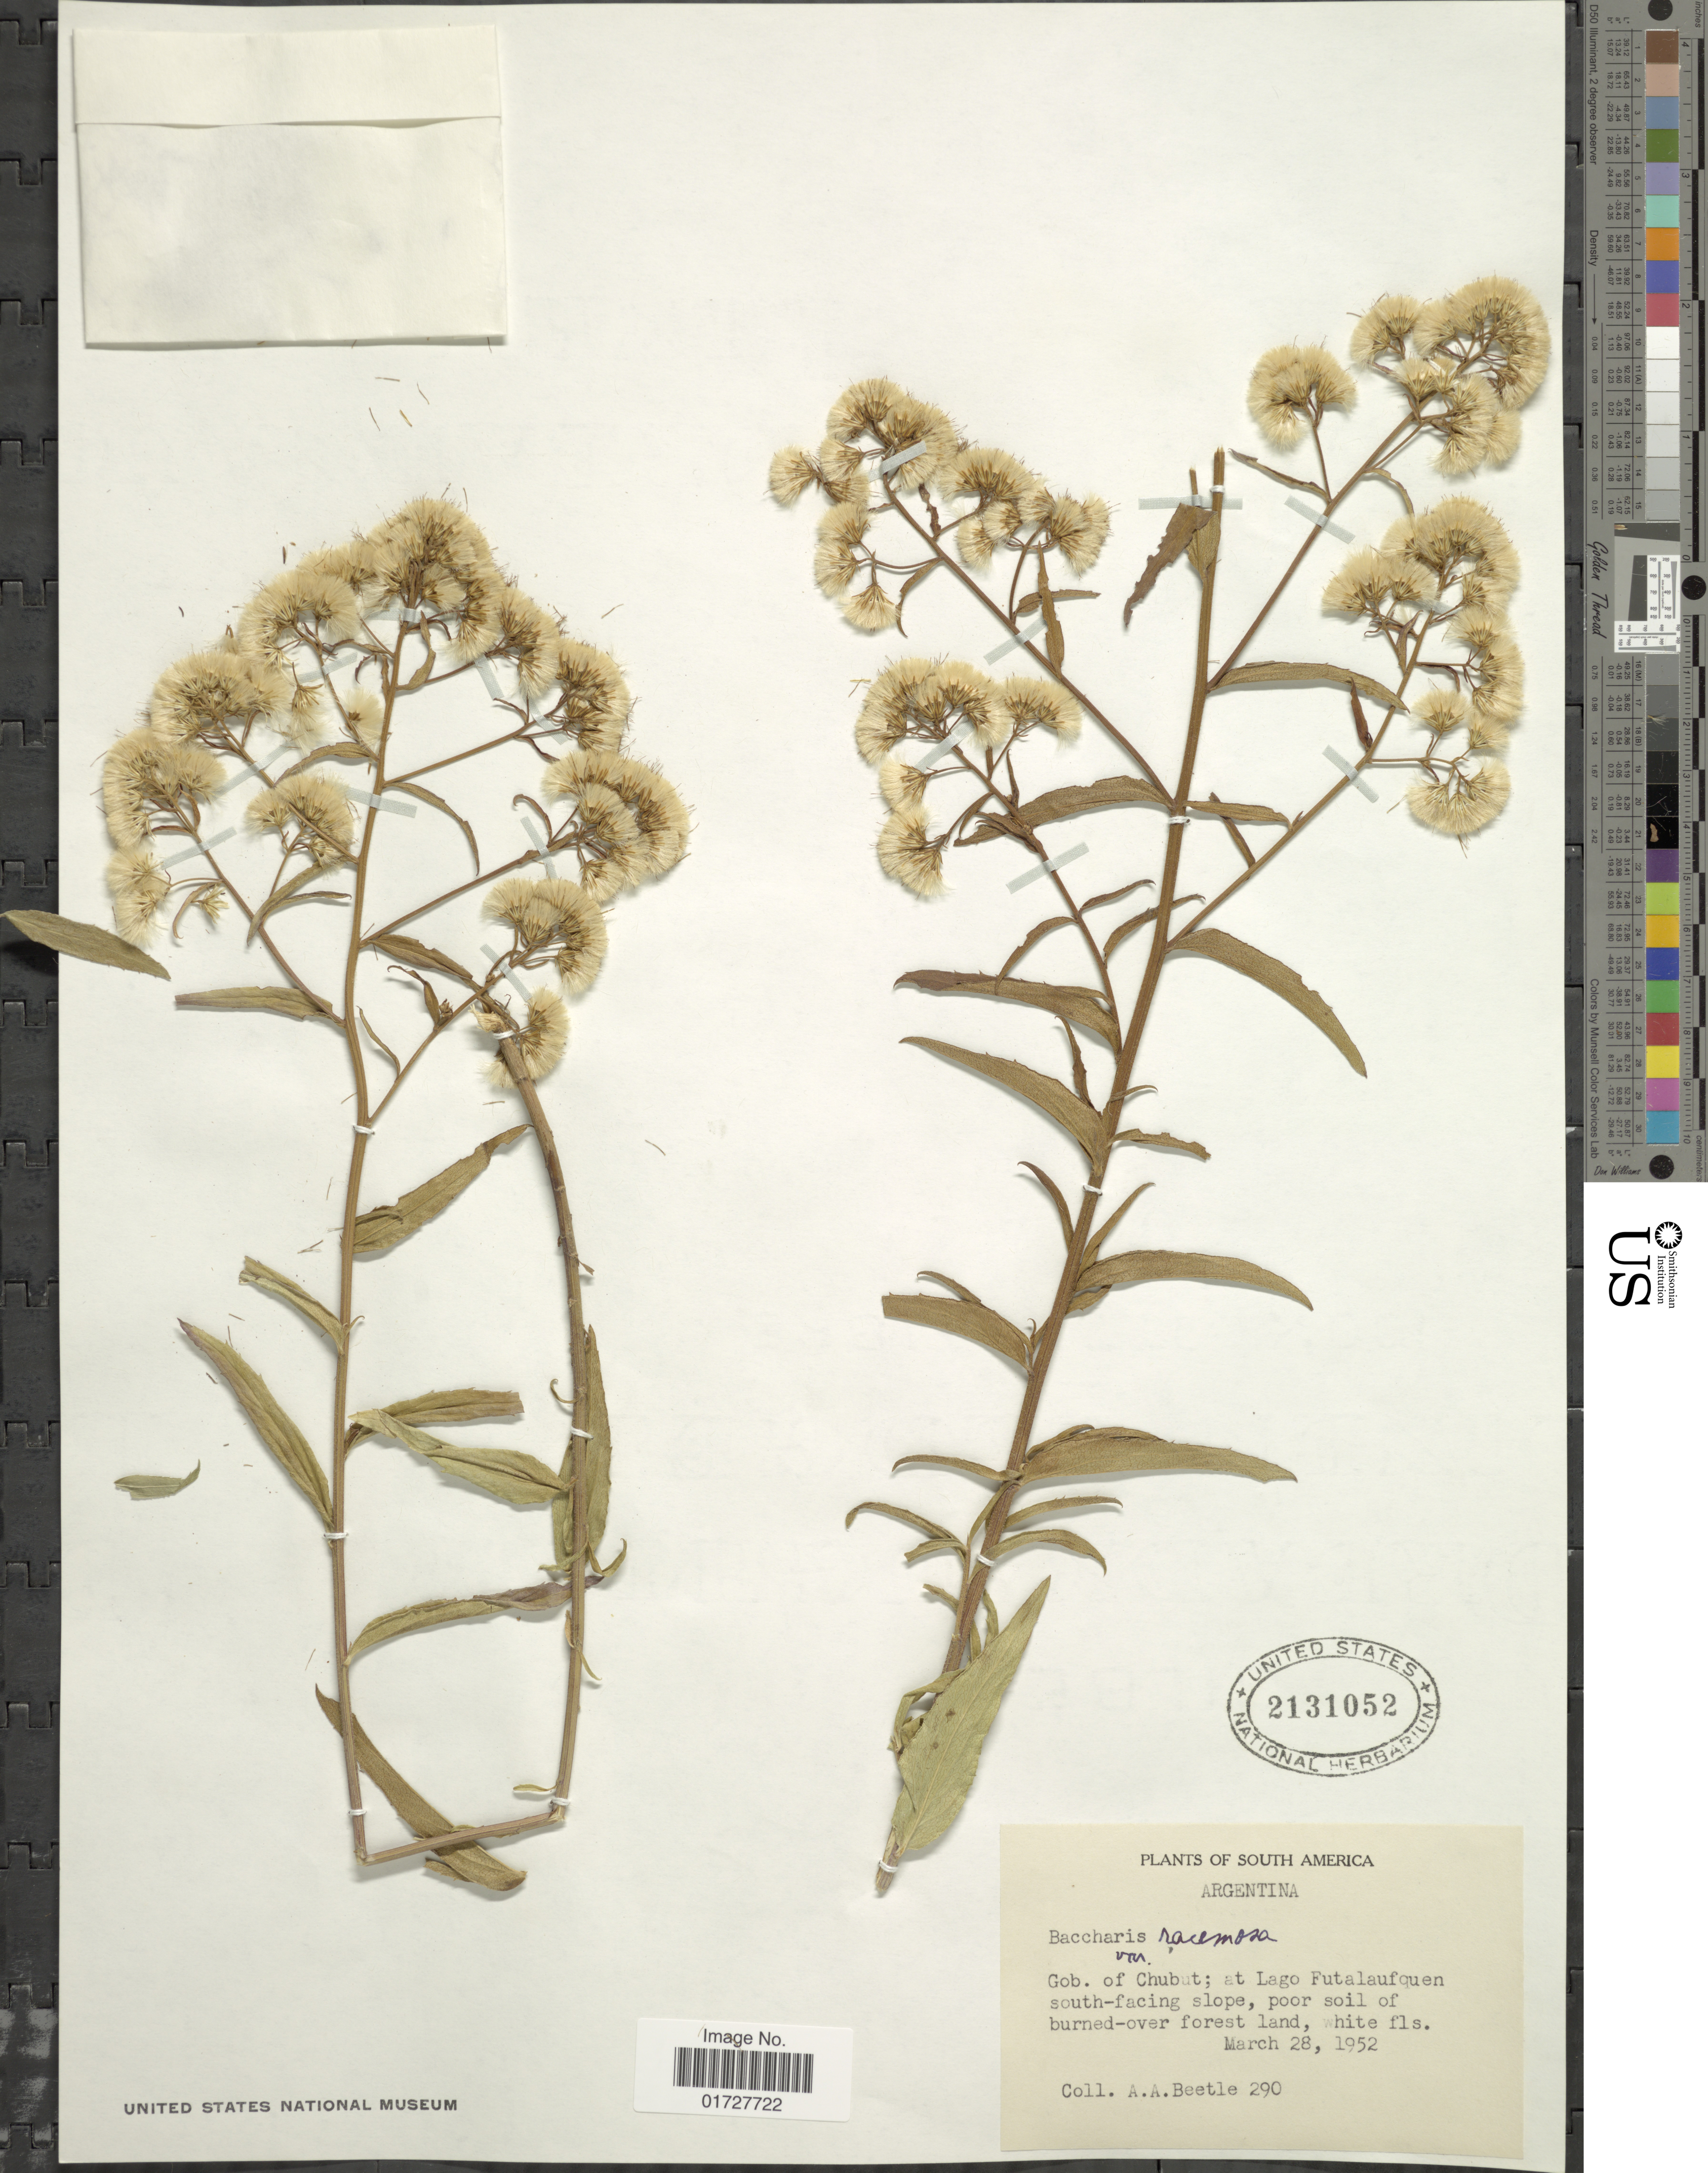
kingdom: Plantae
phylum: Tracheophyta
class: Magnoliopsida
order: Asterales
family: Asteraceae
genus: Baccharis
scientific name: Baccharis racemosa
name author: (Ruiz & Pav.) DC.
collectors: A. A. Beetle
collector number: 290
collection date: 1952-03-28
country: Argentina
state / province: Chubut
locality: South America, at Lago Futalaufquen south-facing slope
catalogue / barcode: US 2131052